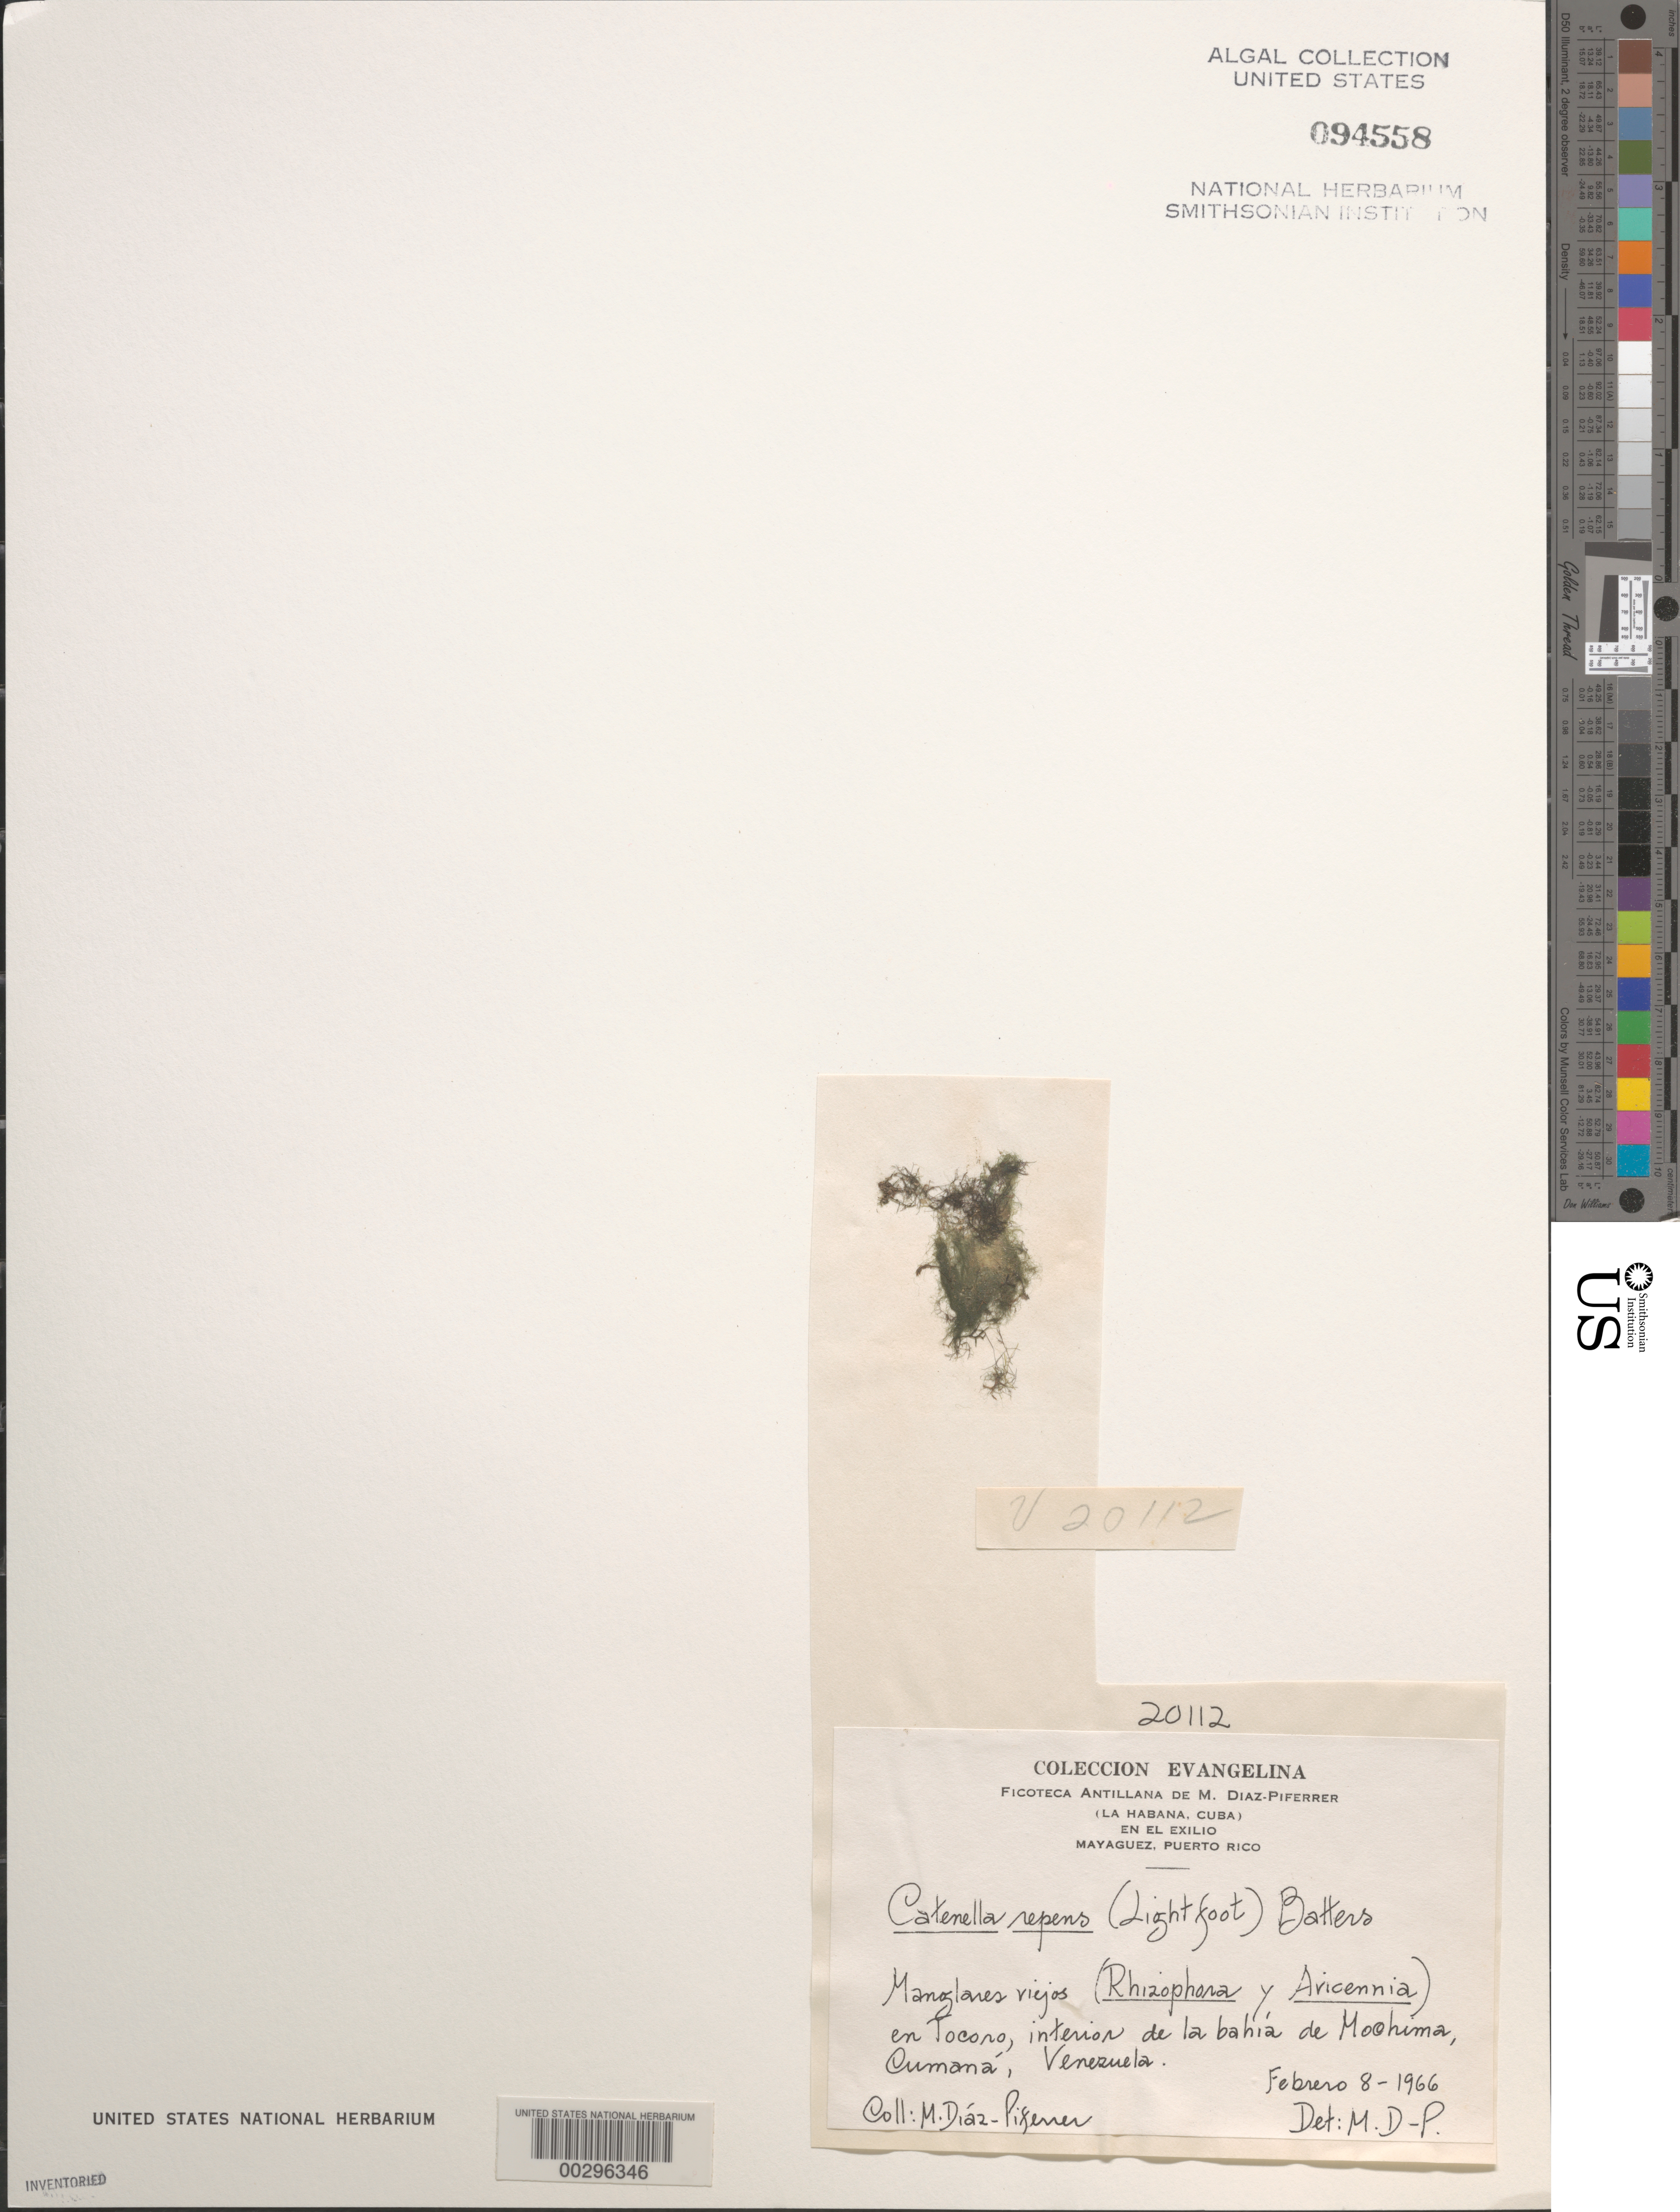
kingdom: Plantae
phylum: Rhodophyta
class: Florideophyceae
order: Gigartinales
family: Caulacanthaceae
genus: Catenella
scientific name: Catenella caespitosa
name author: (With.) L.M. Irvine in Parke & P.S. Dixon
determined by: Algae name updating Project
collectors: M. Diaz-Piferrer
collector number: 20112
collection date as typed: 08 Feb 1966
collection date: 1966-02-08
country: Venezuela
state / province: Sucre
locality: Bahia de mochima, cumano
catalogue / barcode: US 94558